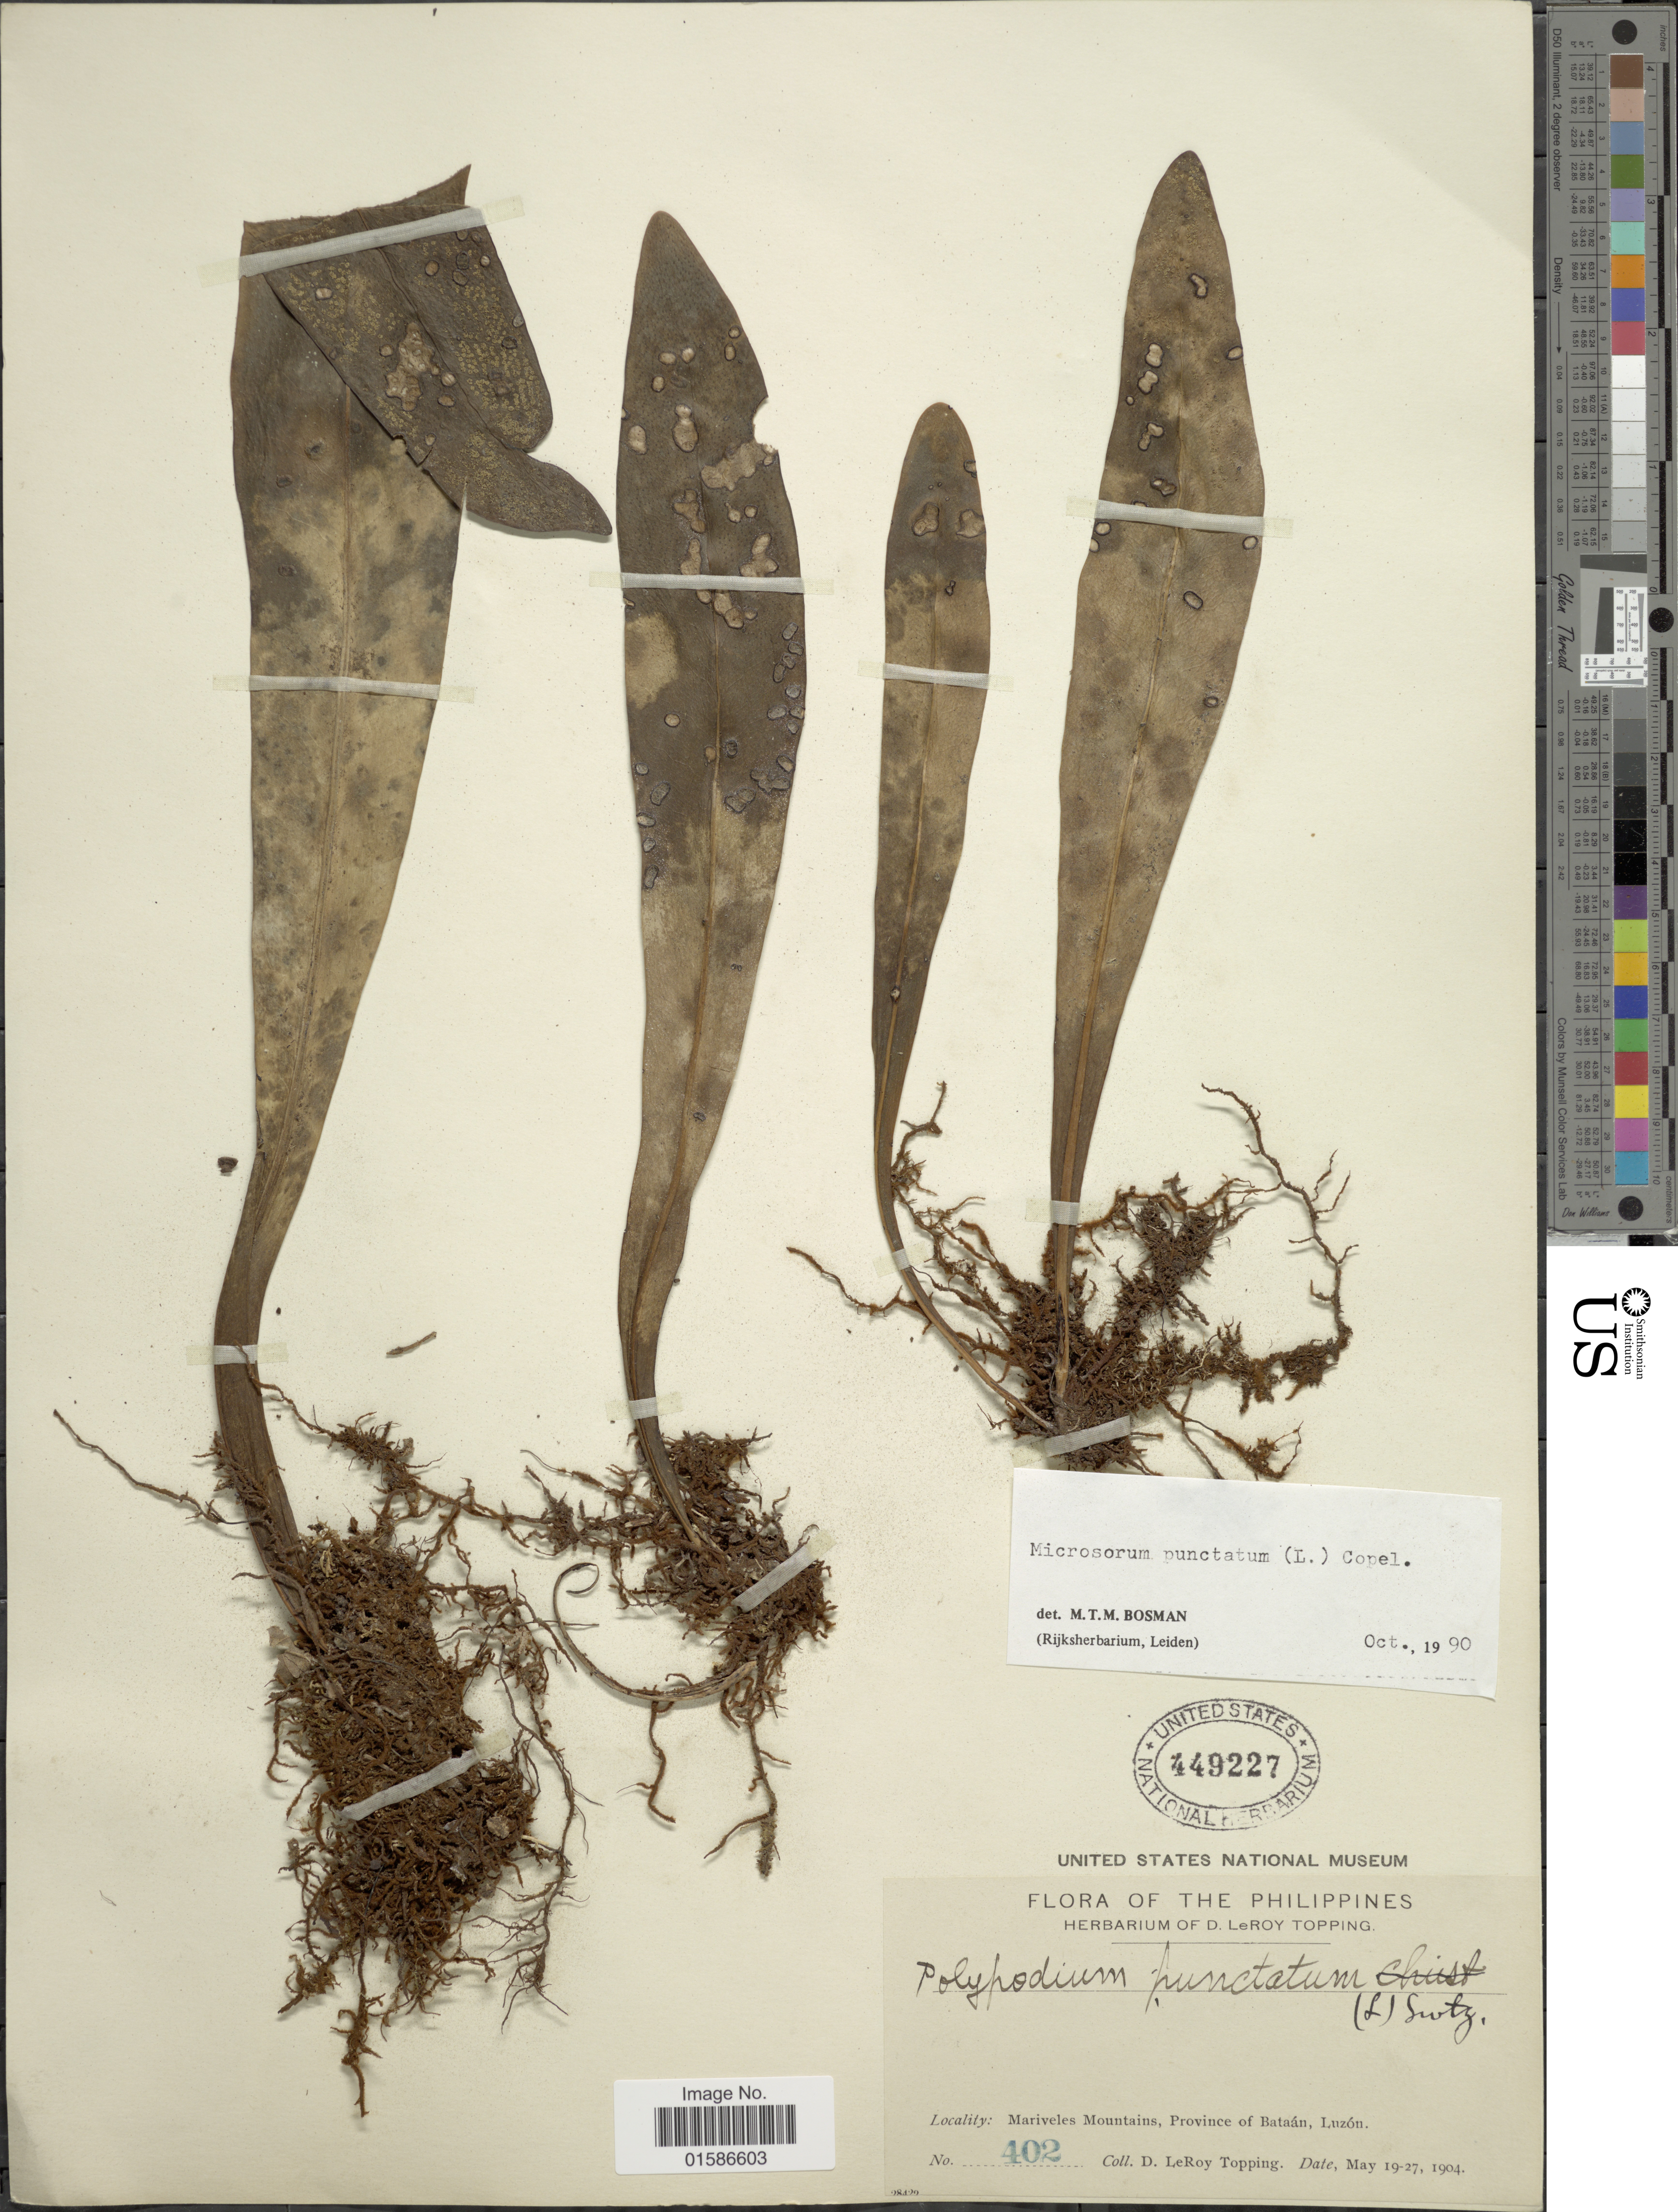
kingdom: Plantae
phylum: Tracheophyta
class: Polypodiopsida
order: Polypodiales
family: Polypodiaceae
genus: Microsorum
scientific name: Microsorum punctatum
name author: (L.) Copel.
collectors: D. L. Topping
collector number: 402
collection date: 1904-05-19/1904-05-27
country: Philippines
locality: Mariveles Mountains, province of Bataán, Luzon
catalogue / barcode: US 449227